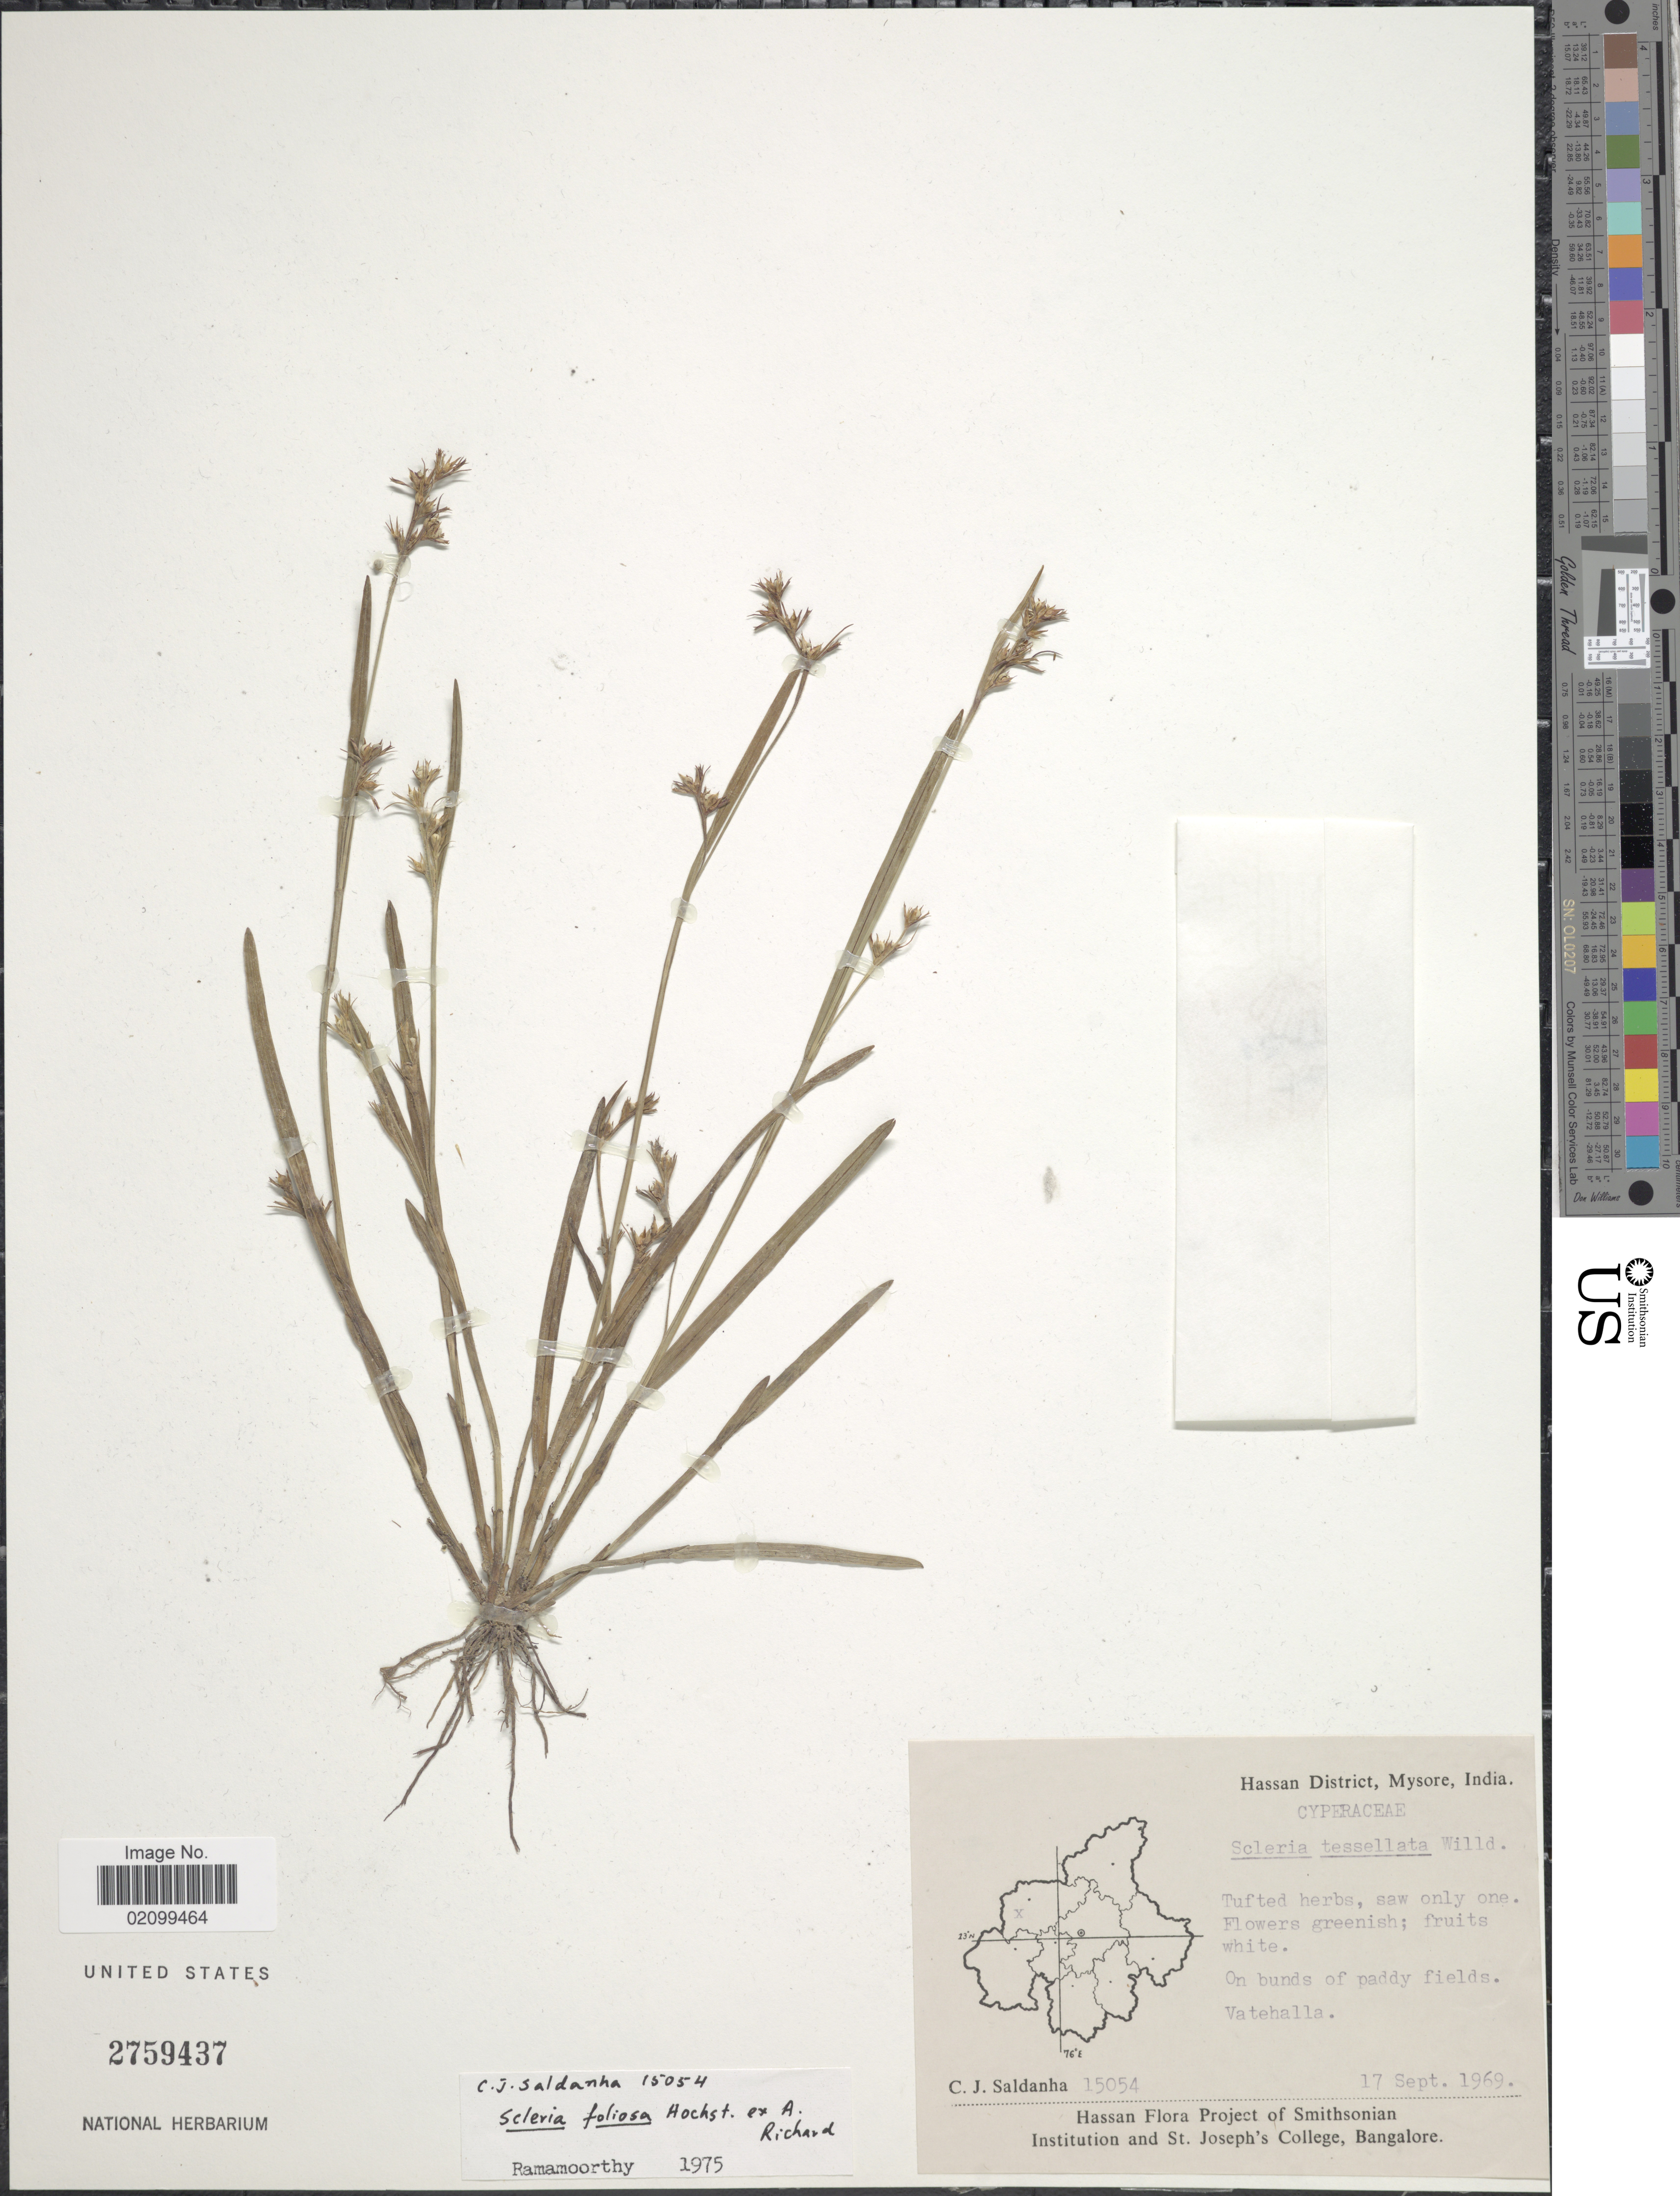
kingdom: Plantae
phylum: Tracheophyta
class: Liliopsida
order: Poales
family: Cyperaceae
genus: Scleria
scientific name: Scleria foliosa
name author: Hochst. ex A. Rich.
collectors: C. J. Saldanha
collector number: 15054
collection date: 1969-09-17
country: India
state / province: Karnataka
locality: Hassan District, Mysore. Vatehalla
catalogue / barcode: US 2759437